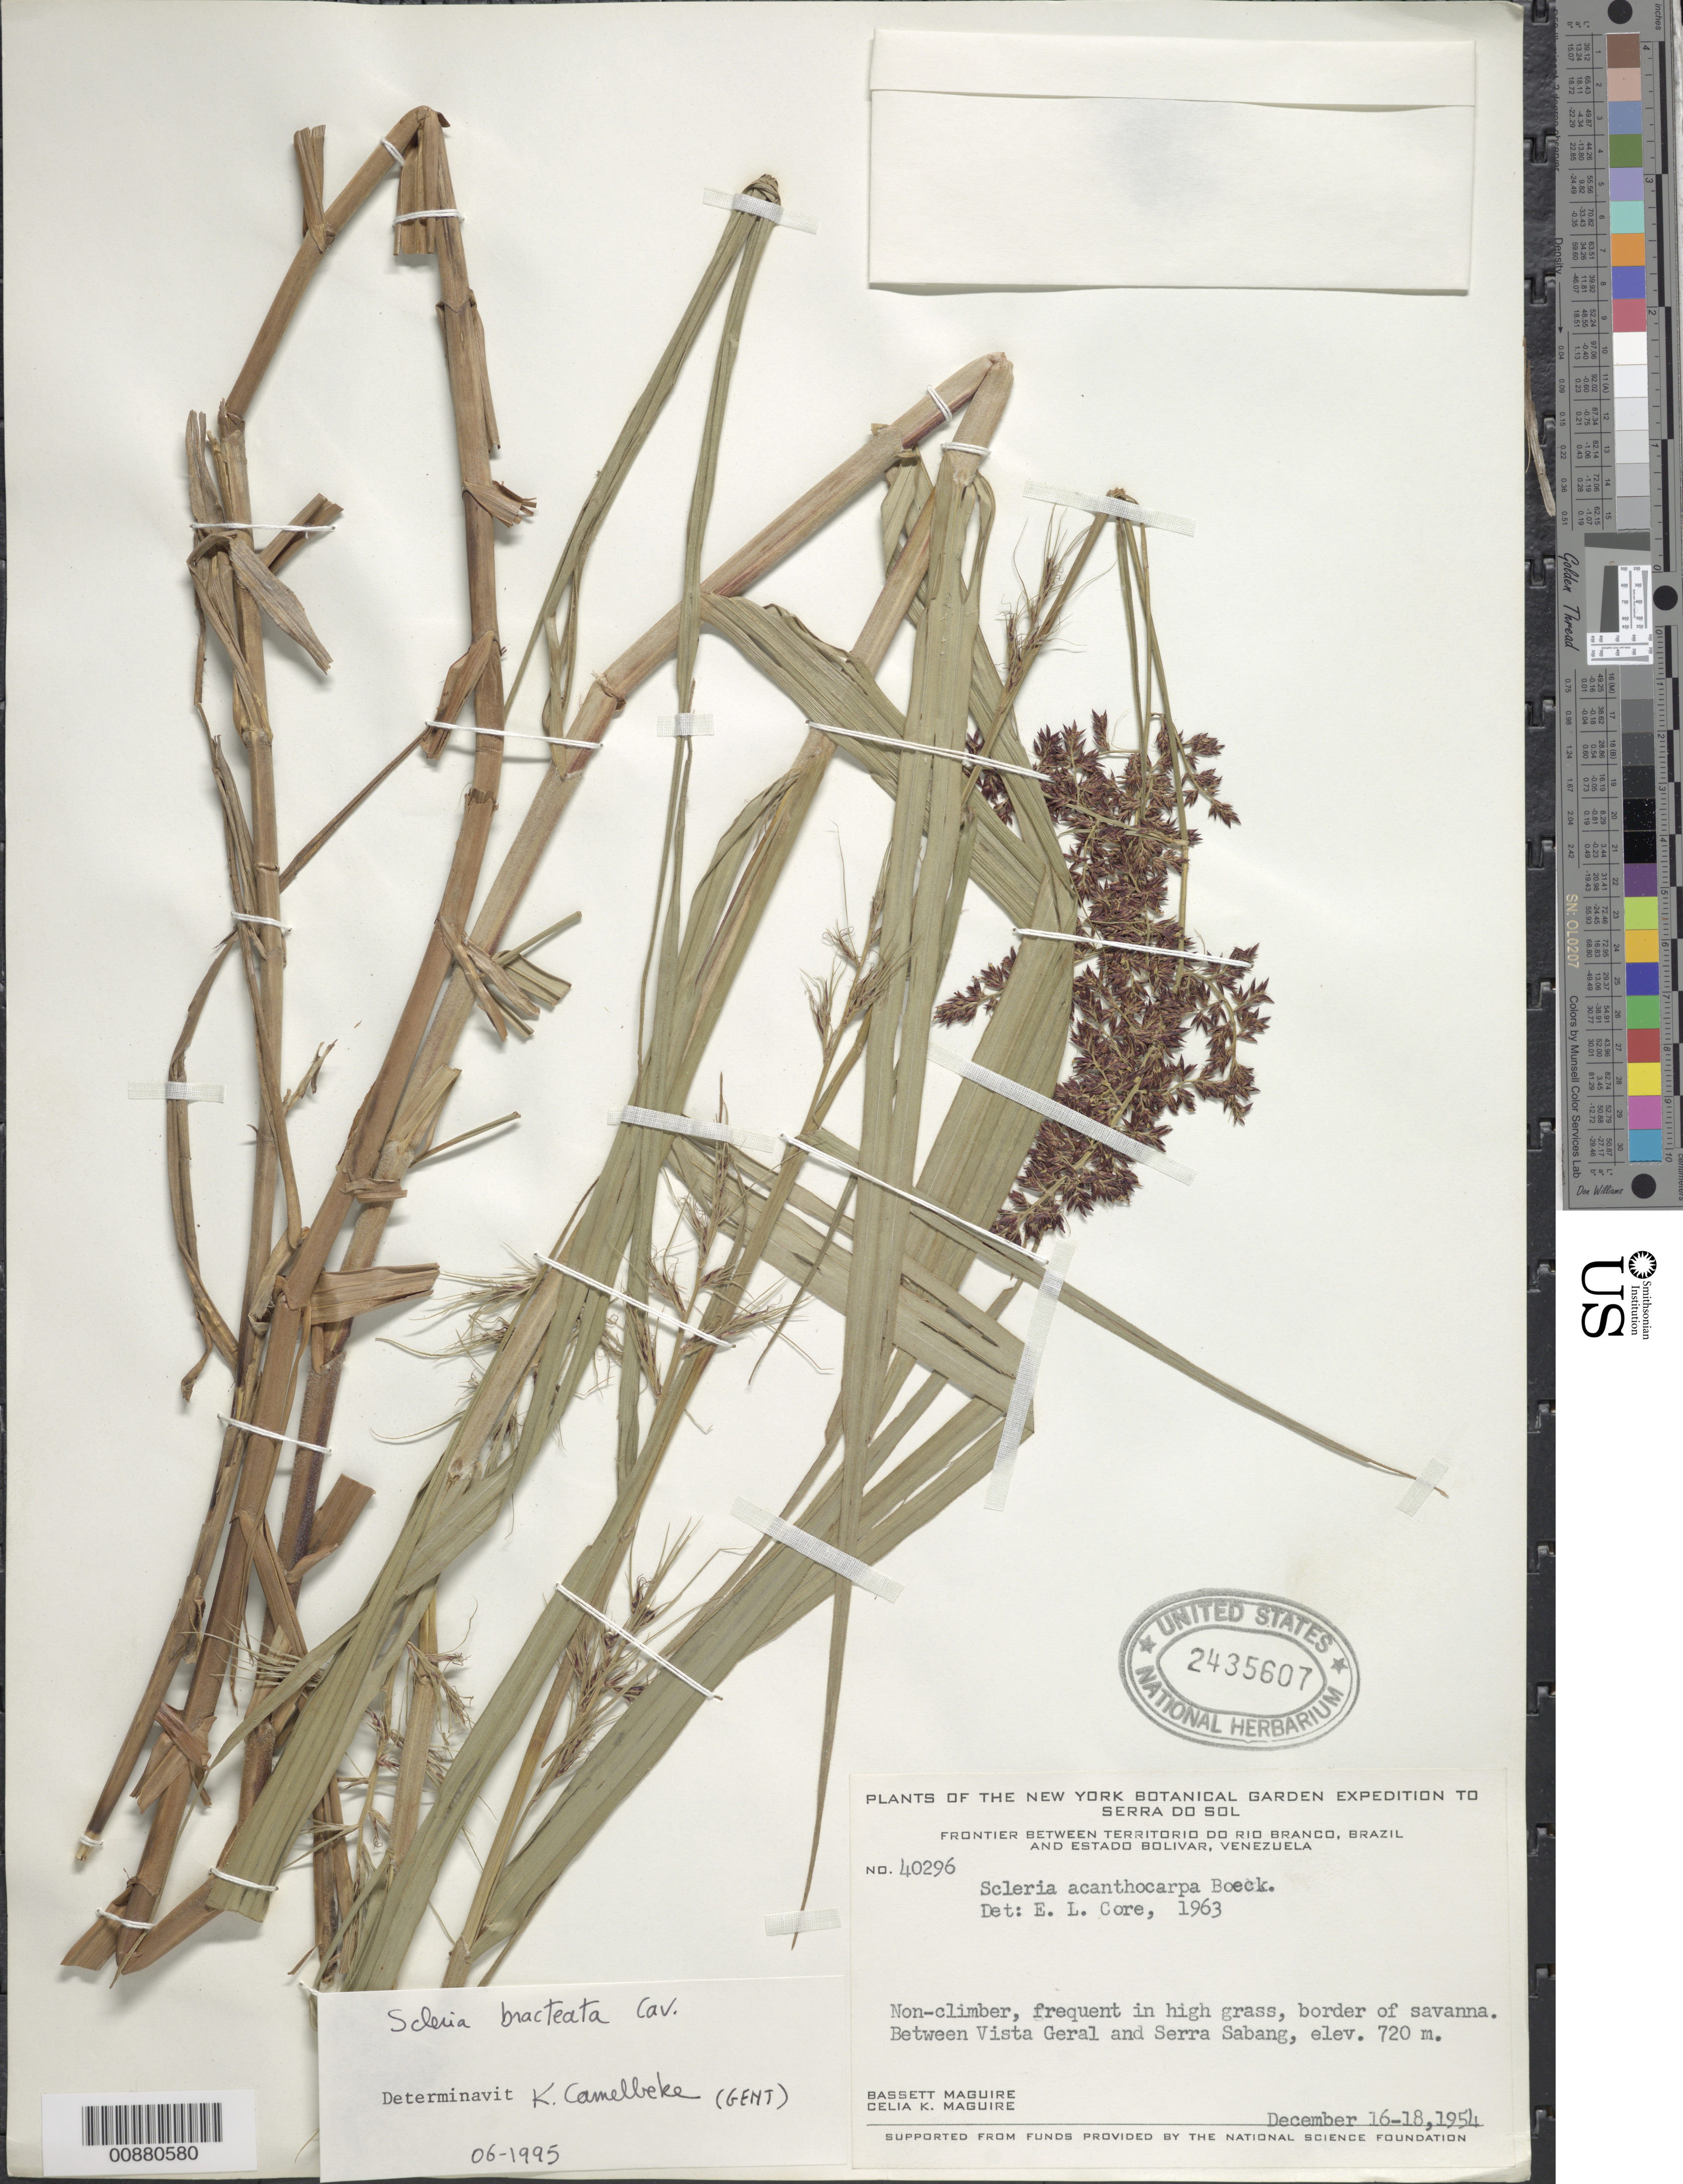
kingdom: Plantae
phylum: Tracheophyta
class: Liliopsida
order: Poales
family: Cyperaceae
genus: Scleria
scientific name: Scleria bracteata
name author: Cav.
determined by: Camelbeke, K.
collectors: B. Maguire & C. K. Maguire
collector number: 40296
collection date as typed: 16-Dec-54 to 18-Dec-54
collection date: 1954-12-16/1954-12-18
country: Venezuela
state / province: Bolívar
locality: Serra Sabang, 5 km SE of; frontier between territorío do Río Branco, Brazil and estado Bolívar, Venezuela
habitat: Border of savanna, in high grass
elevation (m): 720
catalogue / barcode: US 2435607